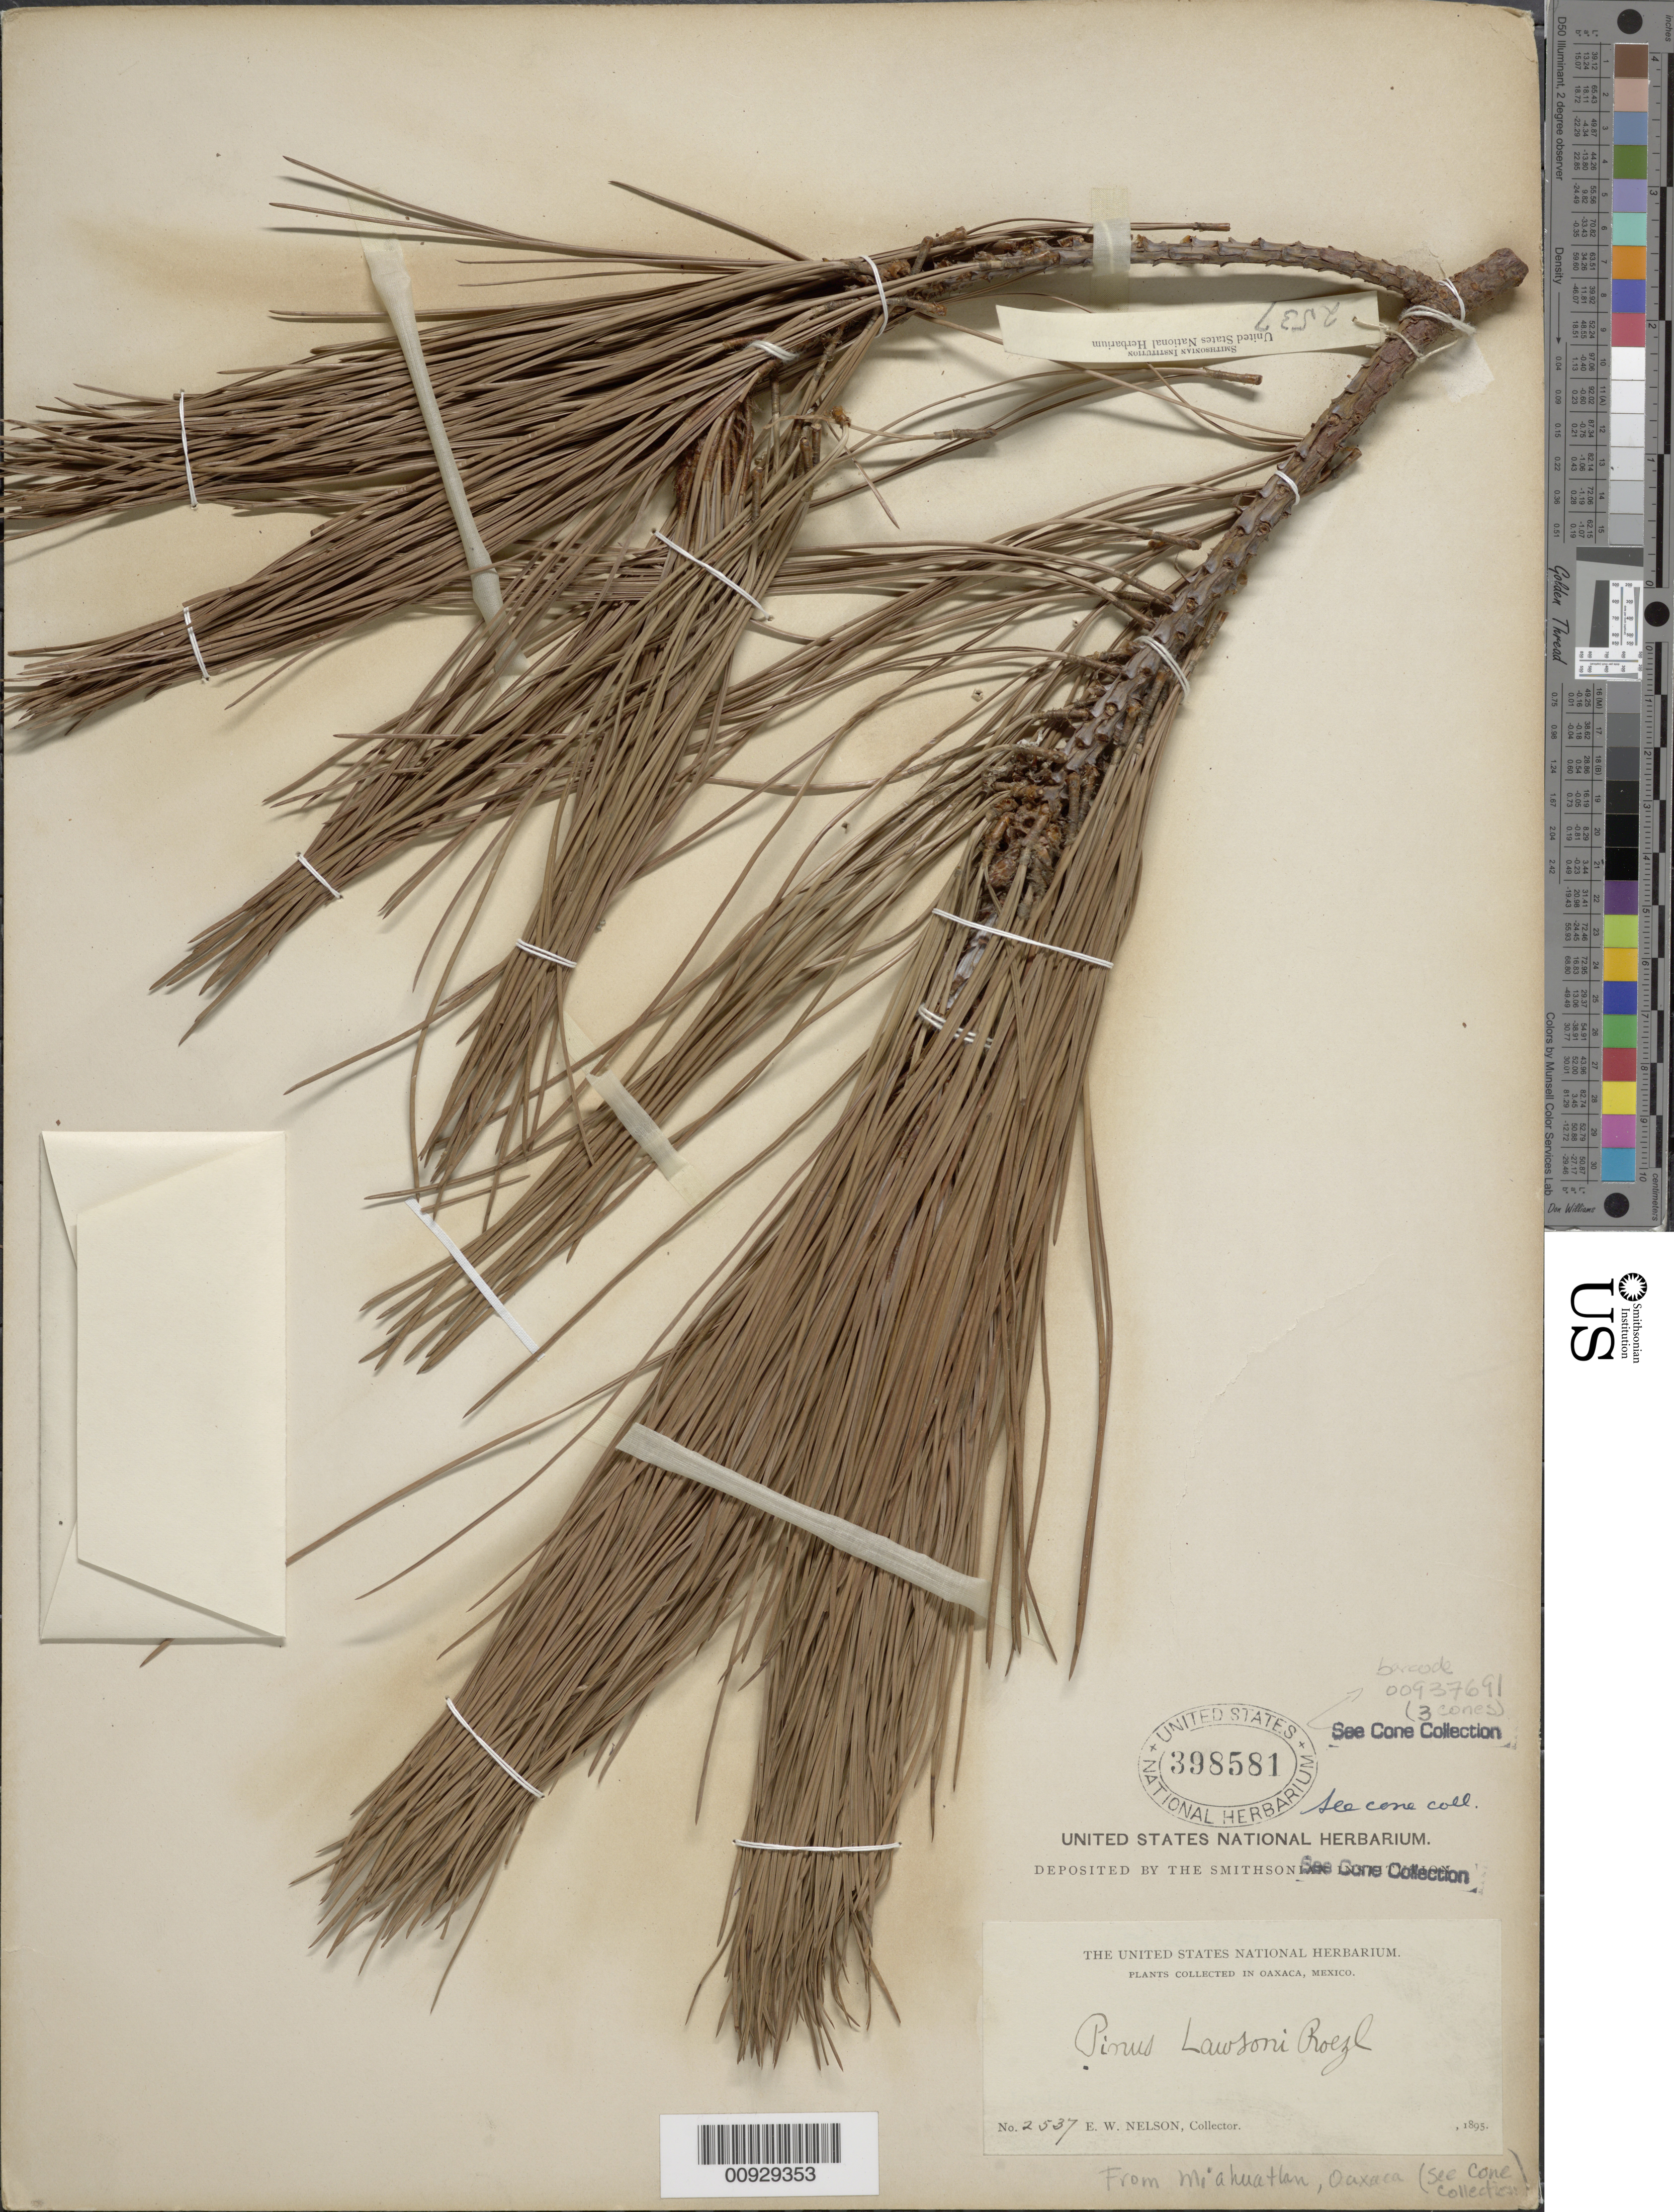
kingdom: Plantae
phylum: Tracheophyta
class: Pinopsida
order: Pinales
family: Pinaceae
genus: Pinus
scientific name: Pinus lawsonii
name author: Roezl ex Gordon & Glend.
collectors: E. W. Nelson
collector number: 2537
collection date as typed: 1895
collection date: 1895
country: Mexico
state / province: Oaxaca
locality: Miahuatlan.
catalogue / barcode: US 398581